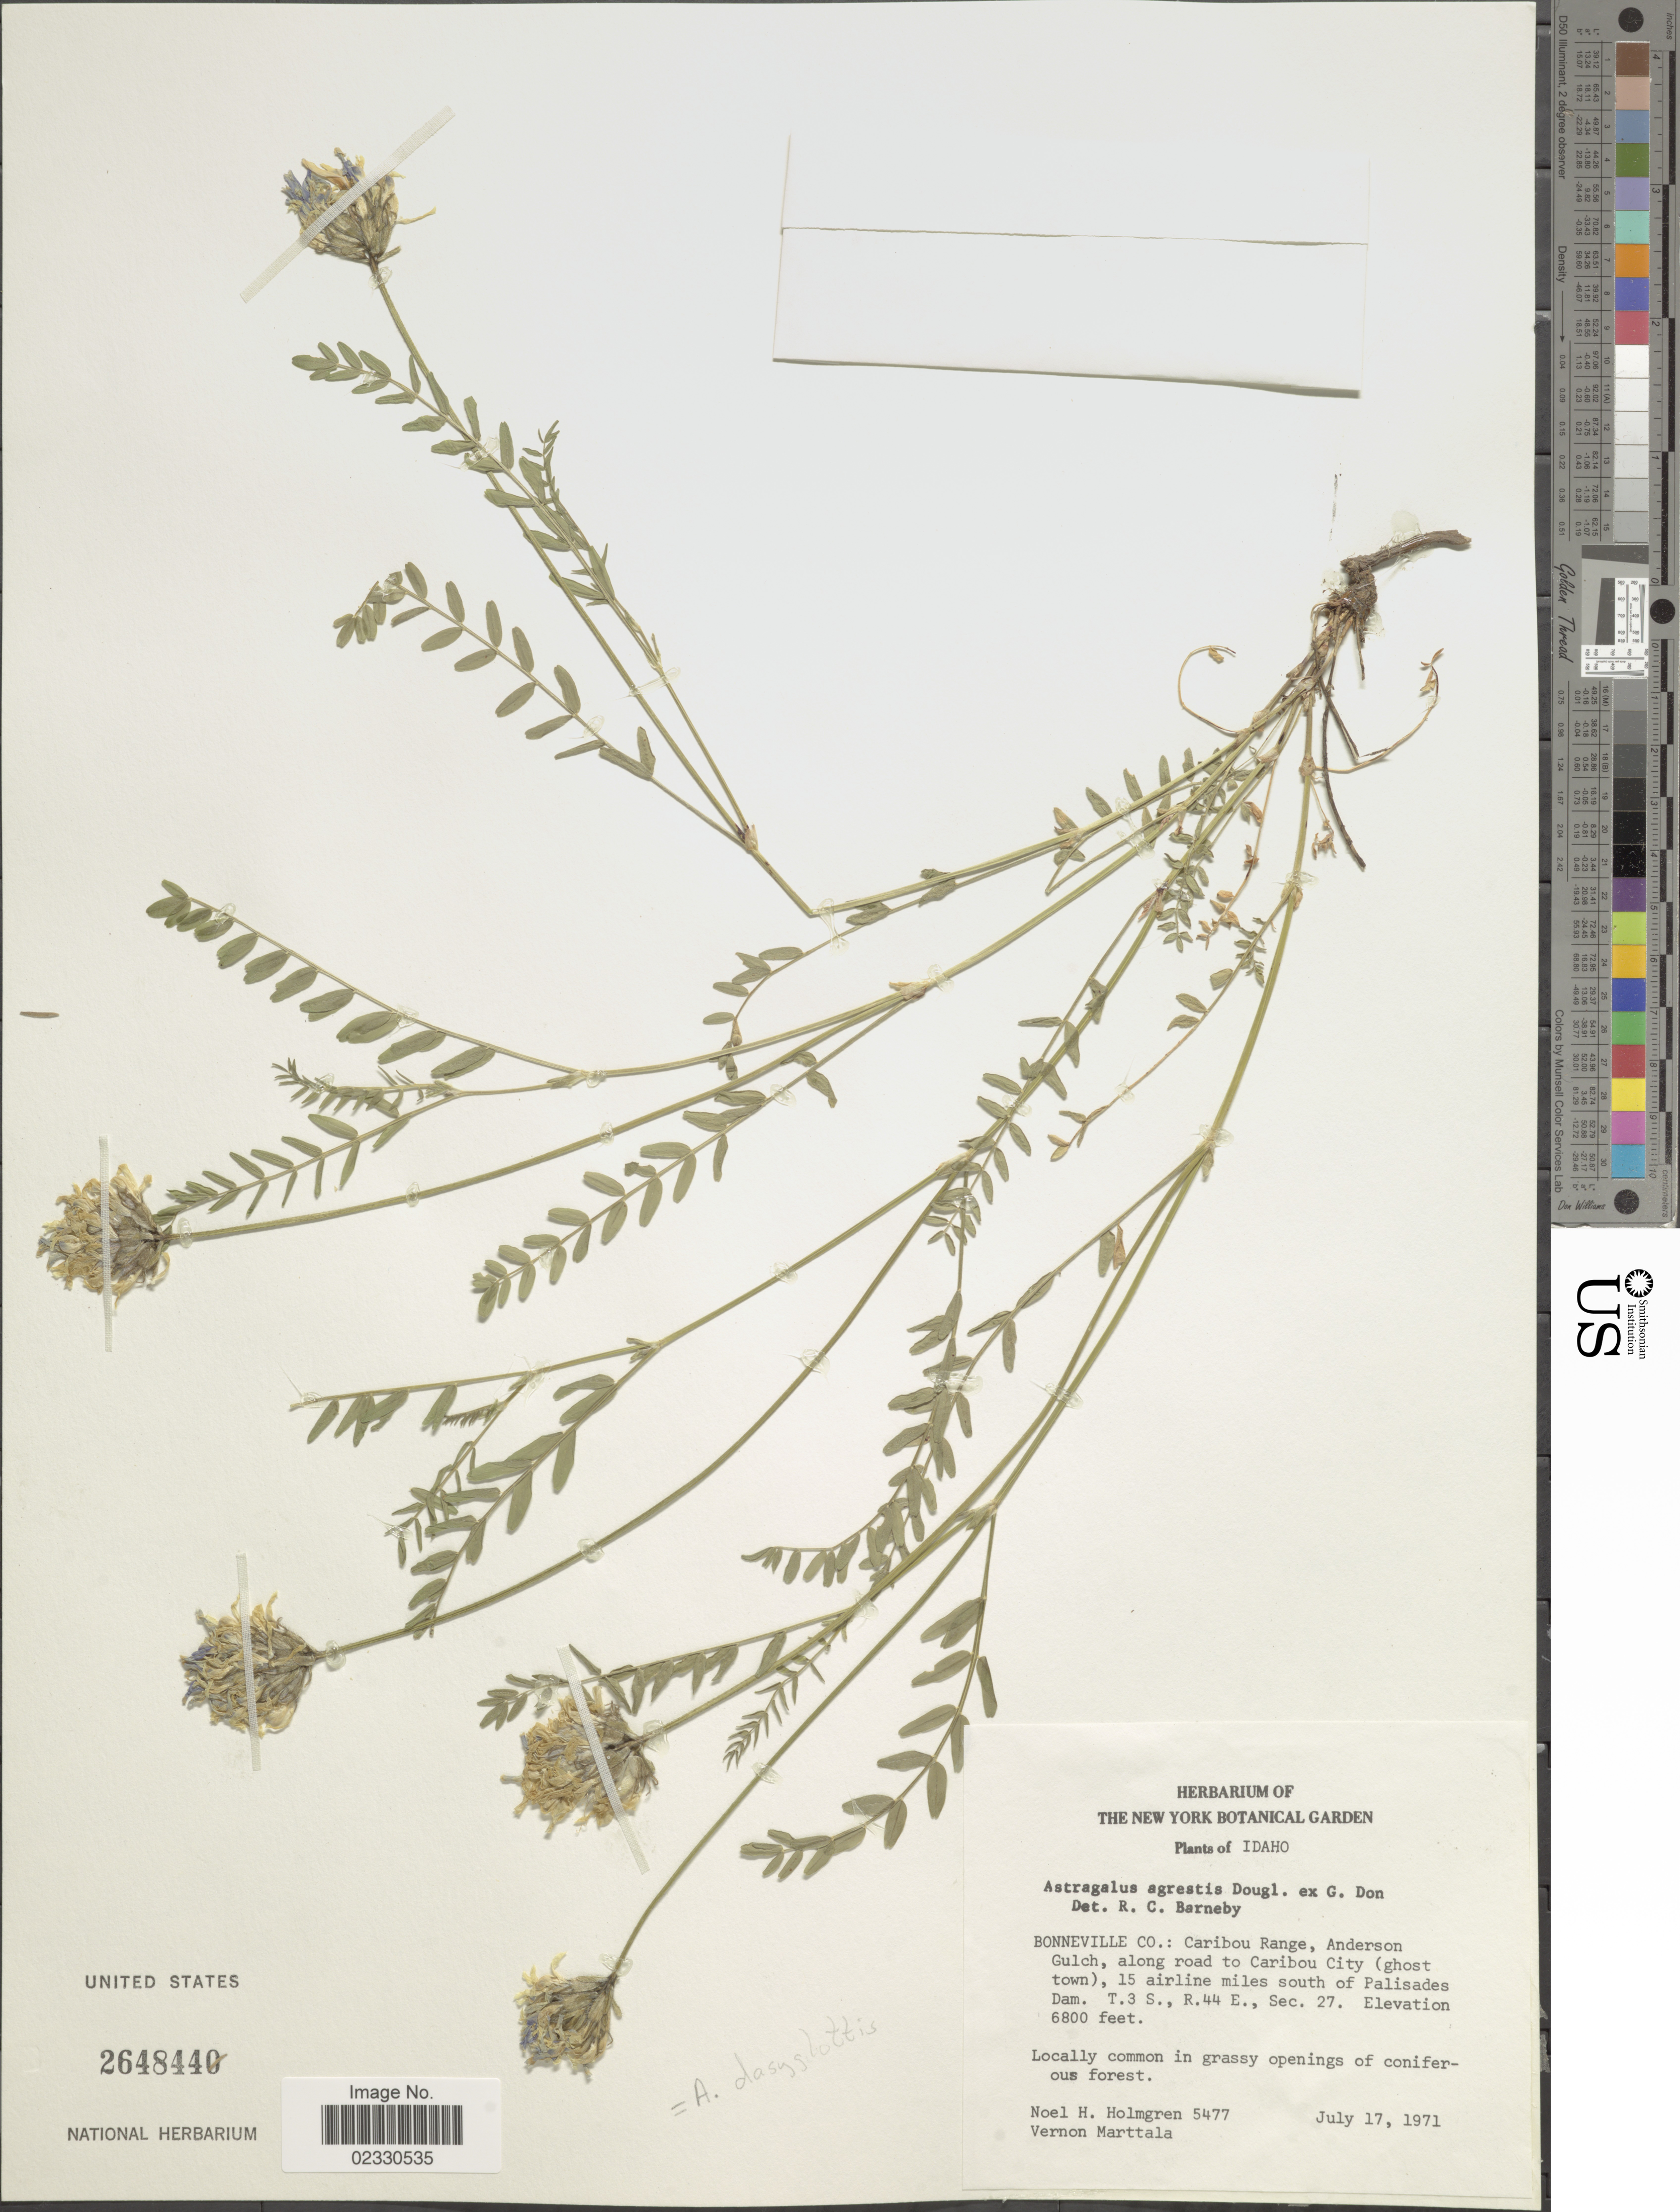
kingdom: Plantae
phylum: Tracheophyta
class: Magnoliopsida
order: Fabales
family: Fabaceae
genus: Astragalus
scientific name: Astragalus dasyglottis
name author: DC.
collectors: N. H. Holmgren & V. Marttala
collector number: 5477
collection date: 1971-07-17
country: United States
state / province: Idaho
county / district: Bonneville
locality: Caribou Range, Anderson Gulch, along road to Caribou City (ghost town) 15 airline miles south of Palisades Dam. T. 3 S., R.44 E., Sec. 27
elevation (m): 2073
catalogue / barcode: US 2648440